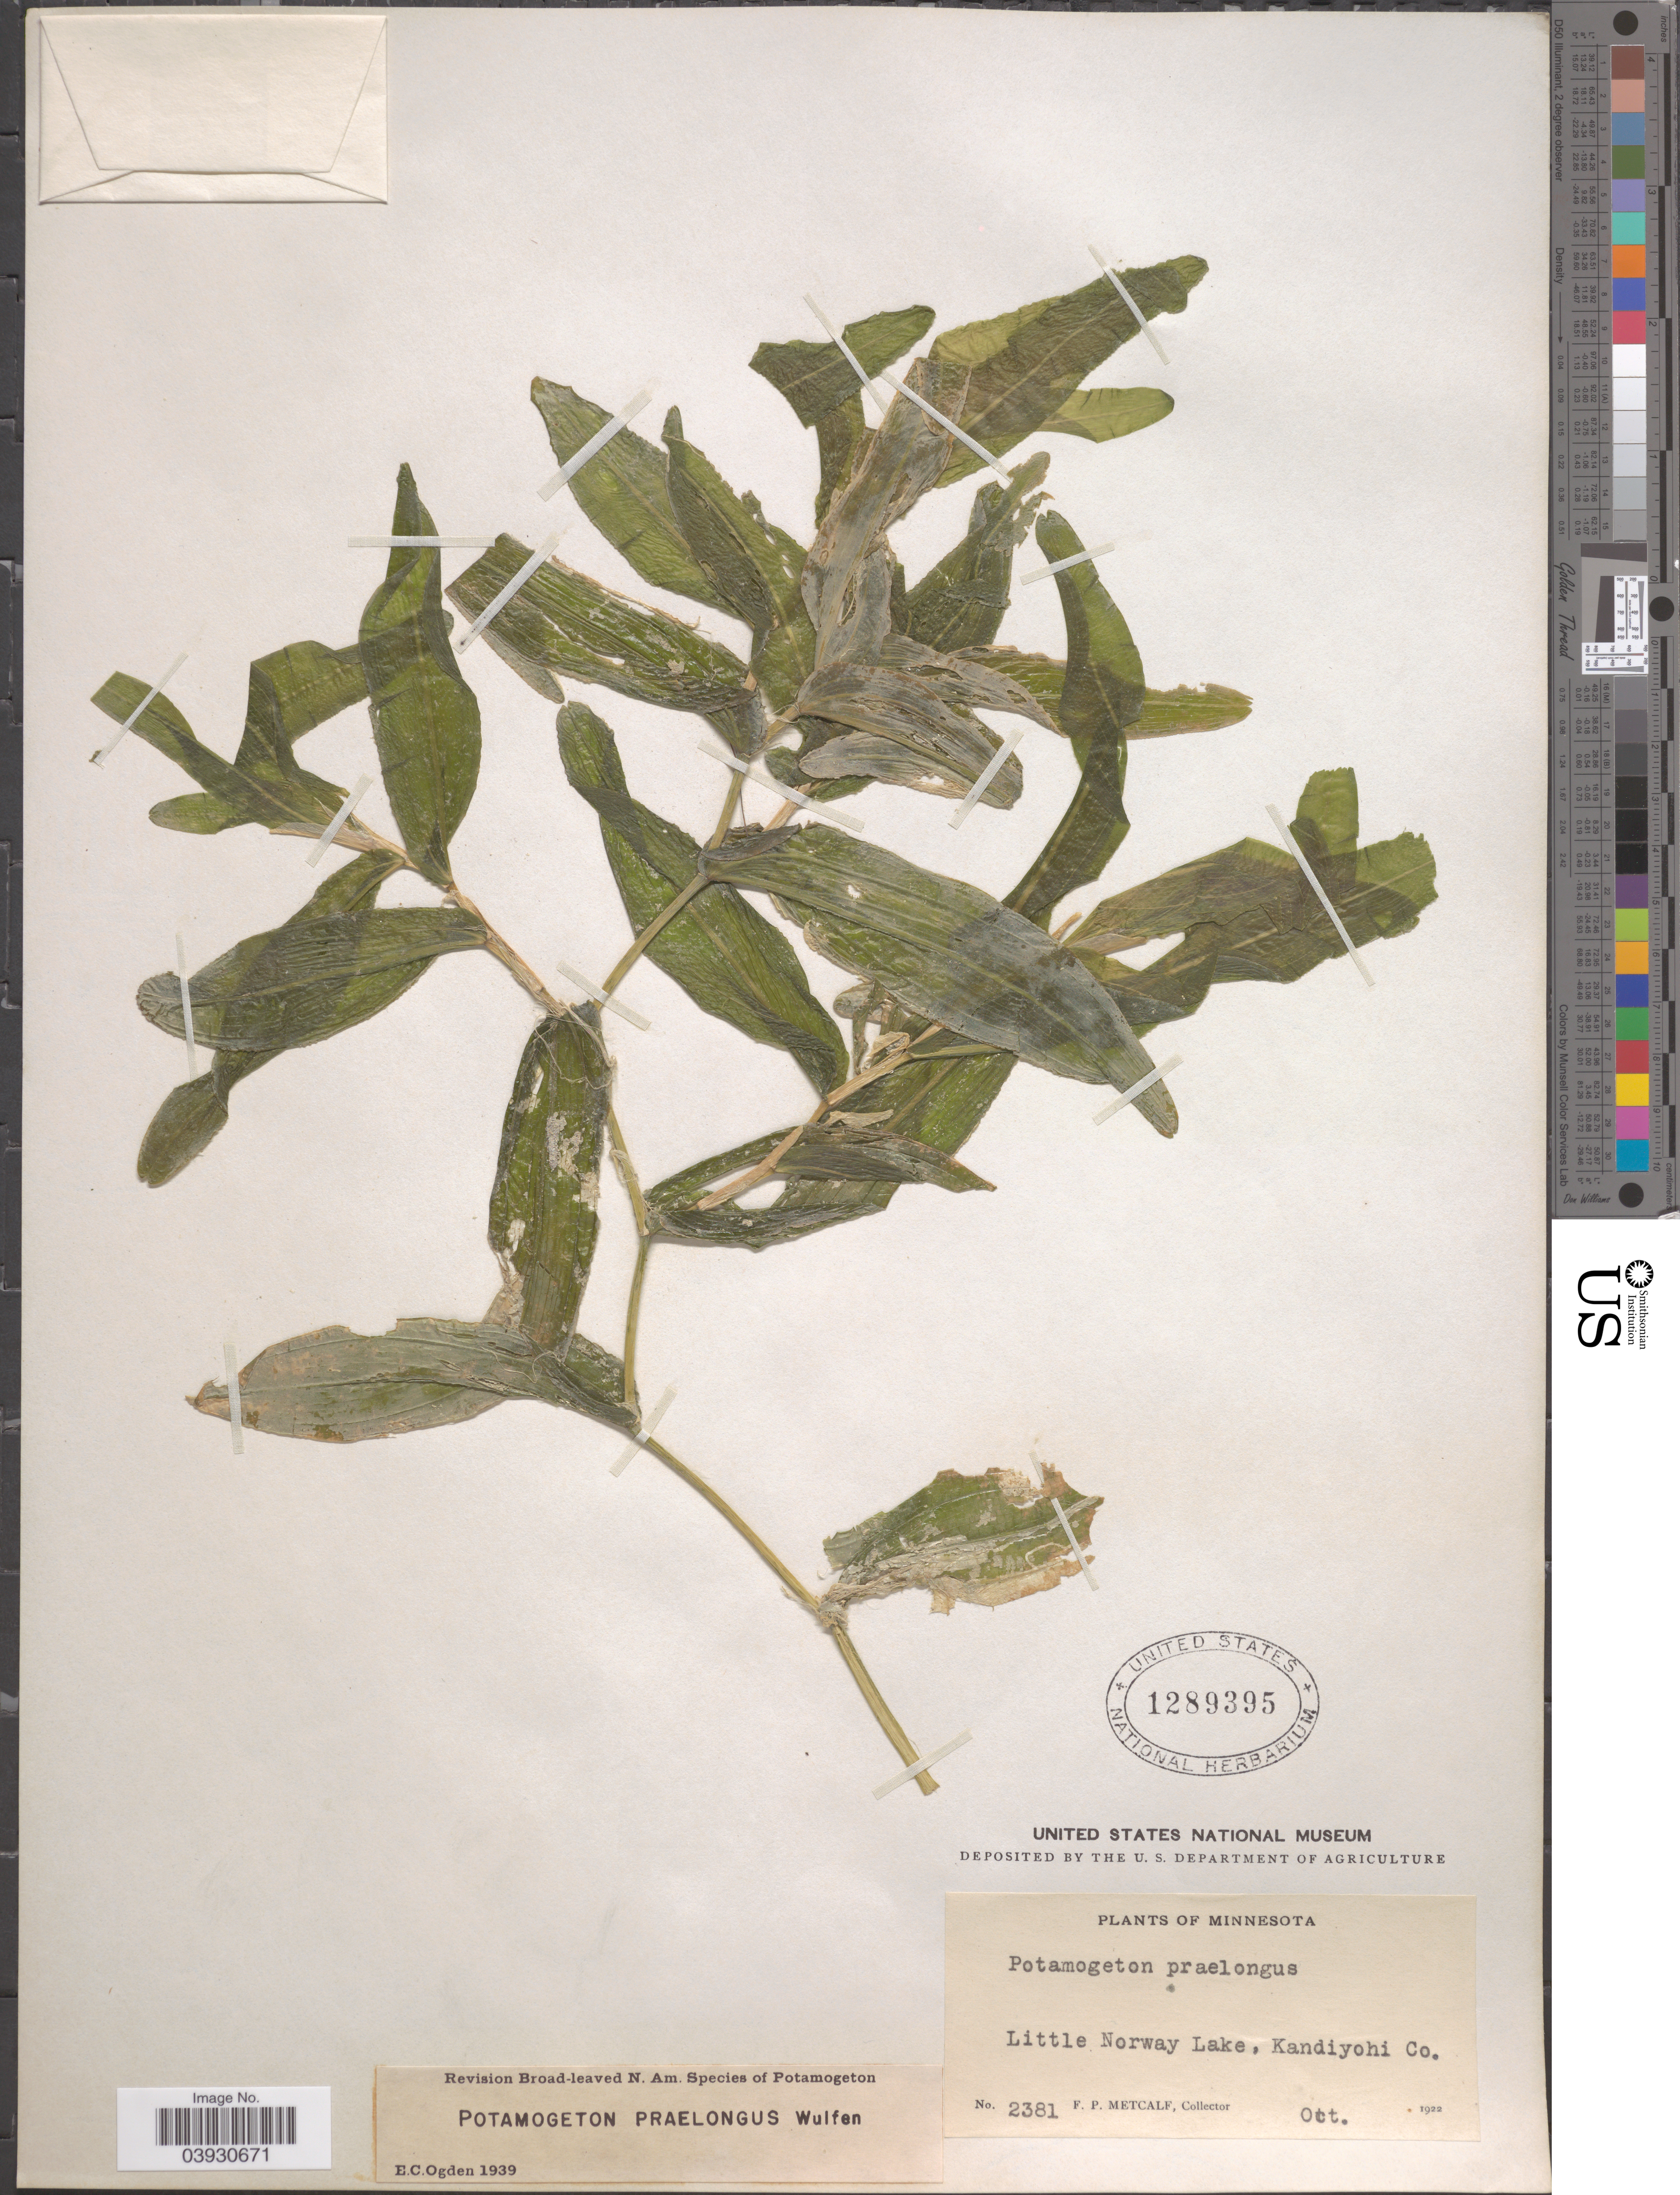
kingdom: Plantae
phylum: Tracheophyta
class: Liliopsida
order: Alismatales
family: Potamogetonaceae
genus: Potamogeton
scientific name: Potamogeton praelongus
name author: Wulfen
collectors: F. Metcalf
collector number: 2381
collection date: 1922-10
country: United States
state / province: Minnesota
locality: Little Norway Lake, Kandiyohi Co.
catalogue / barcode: US 1289395